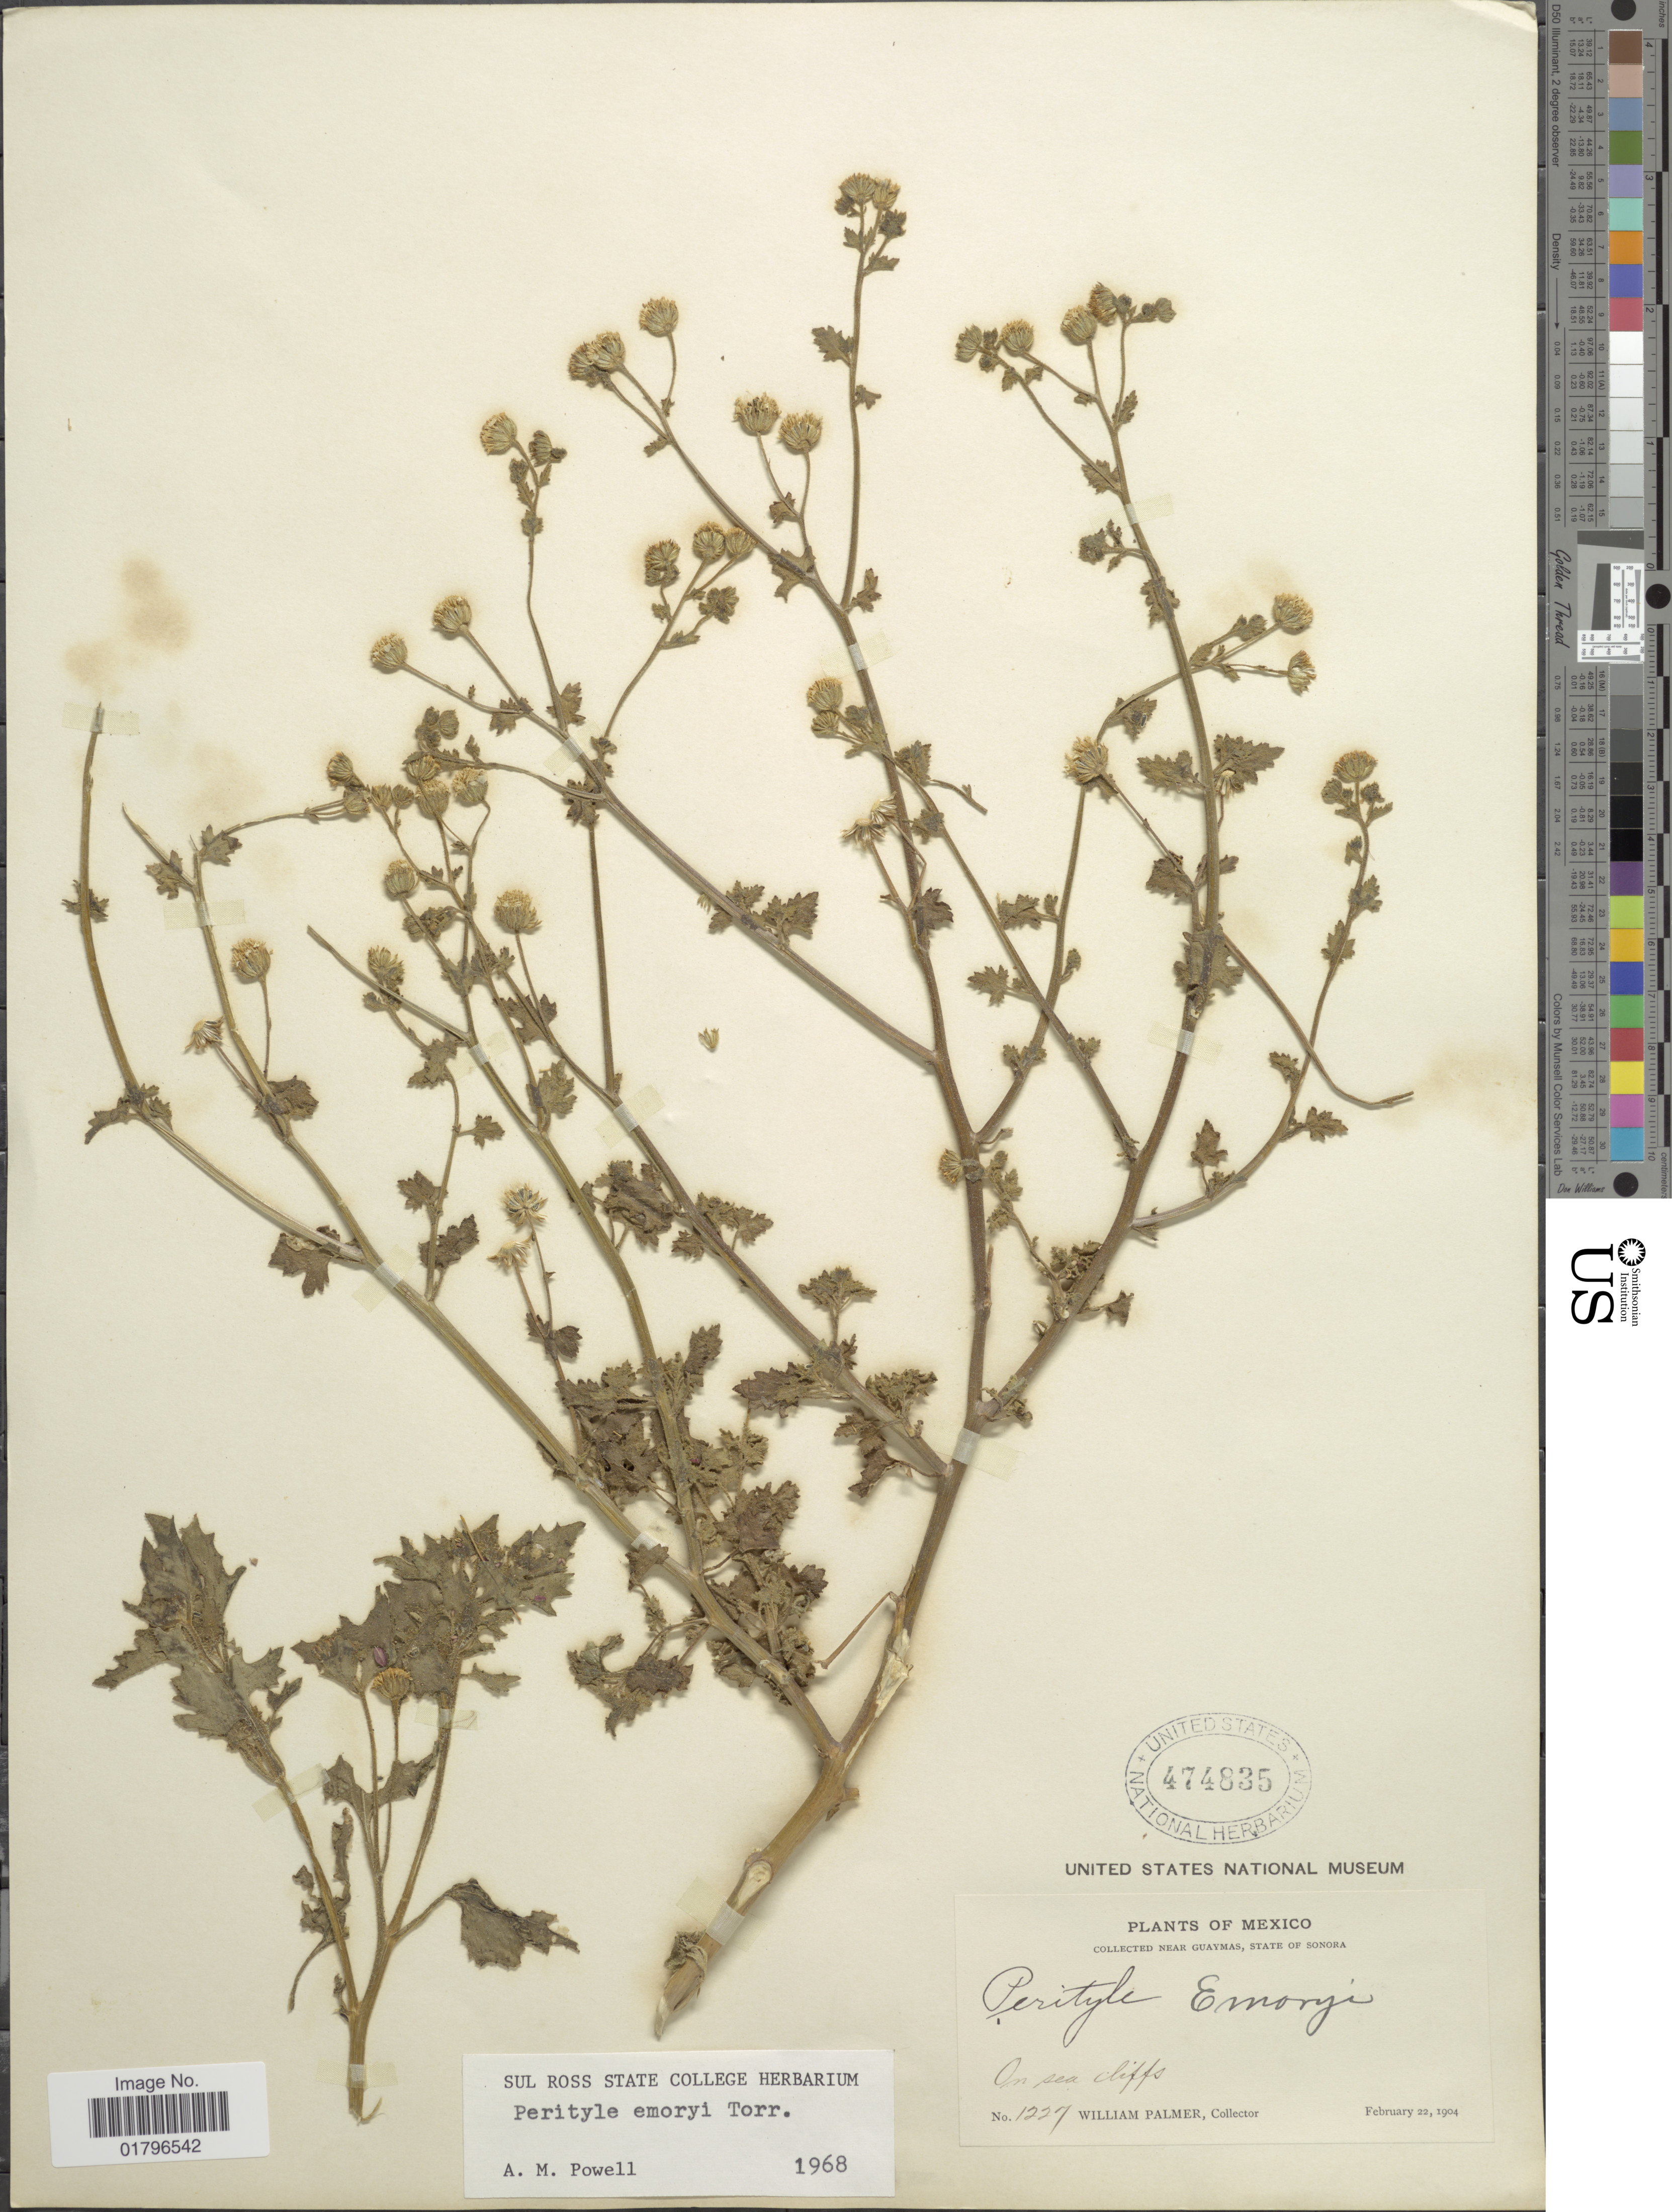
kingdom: Plantae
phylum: Tracheophyta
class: Magnoliopsida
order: Asterales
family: Asteraceae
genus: Perityle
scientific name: Perityle emoryi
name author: Torr.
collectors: W. Palmer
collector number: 1227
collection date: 1904-02-22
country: Mexico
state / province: Sonora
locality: Near Guaymas. on sea cliffs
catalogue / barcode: US 474835